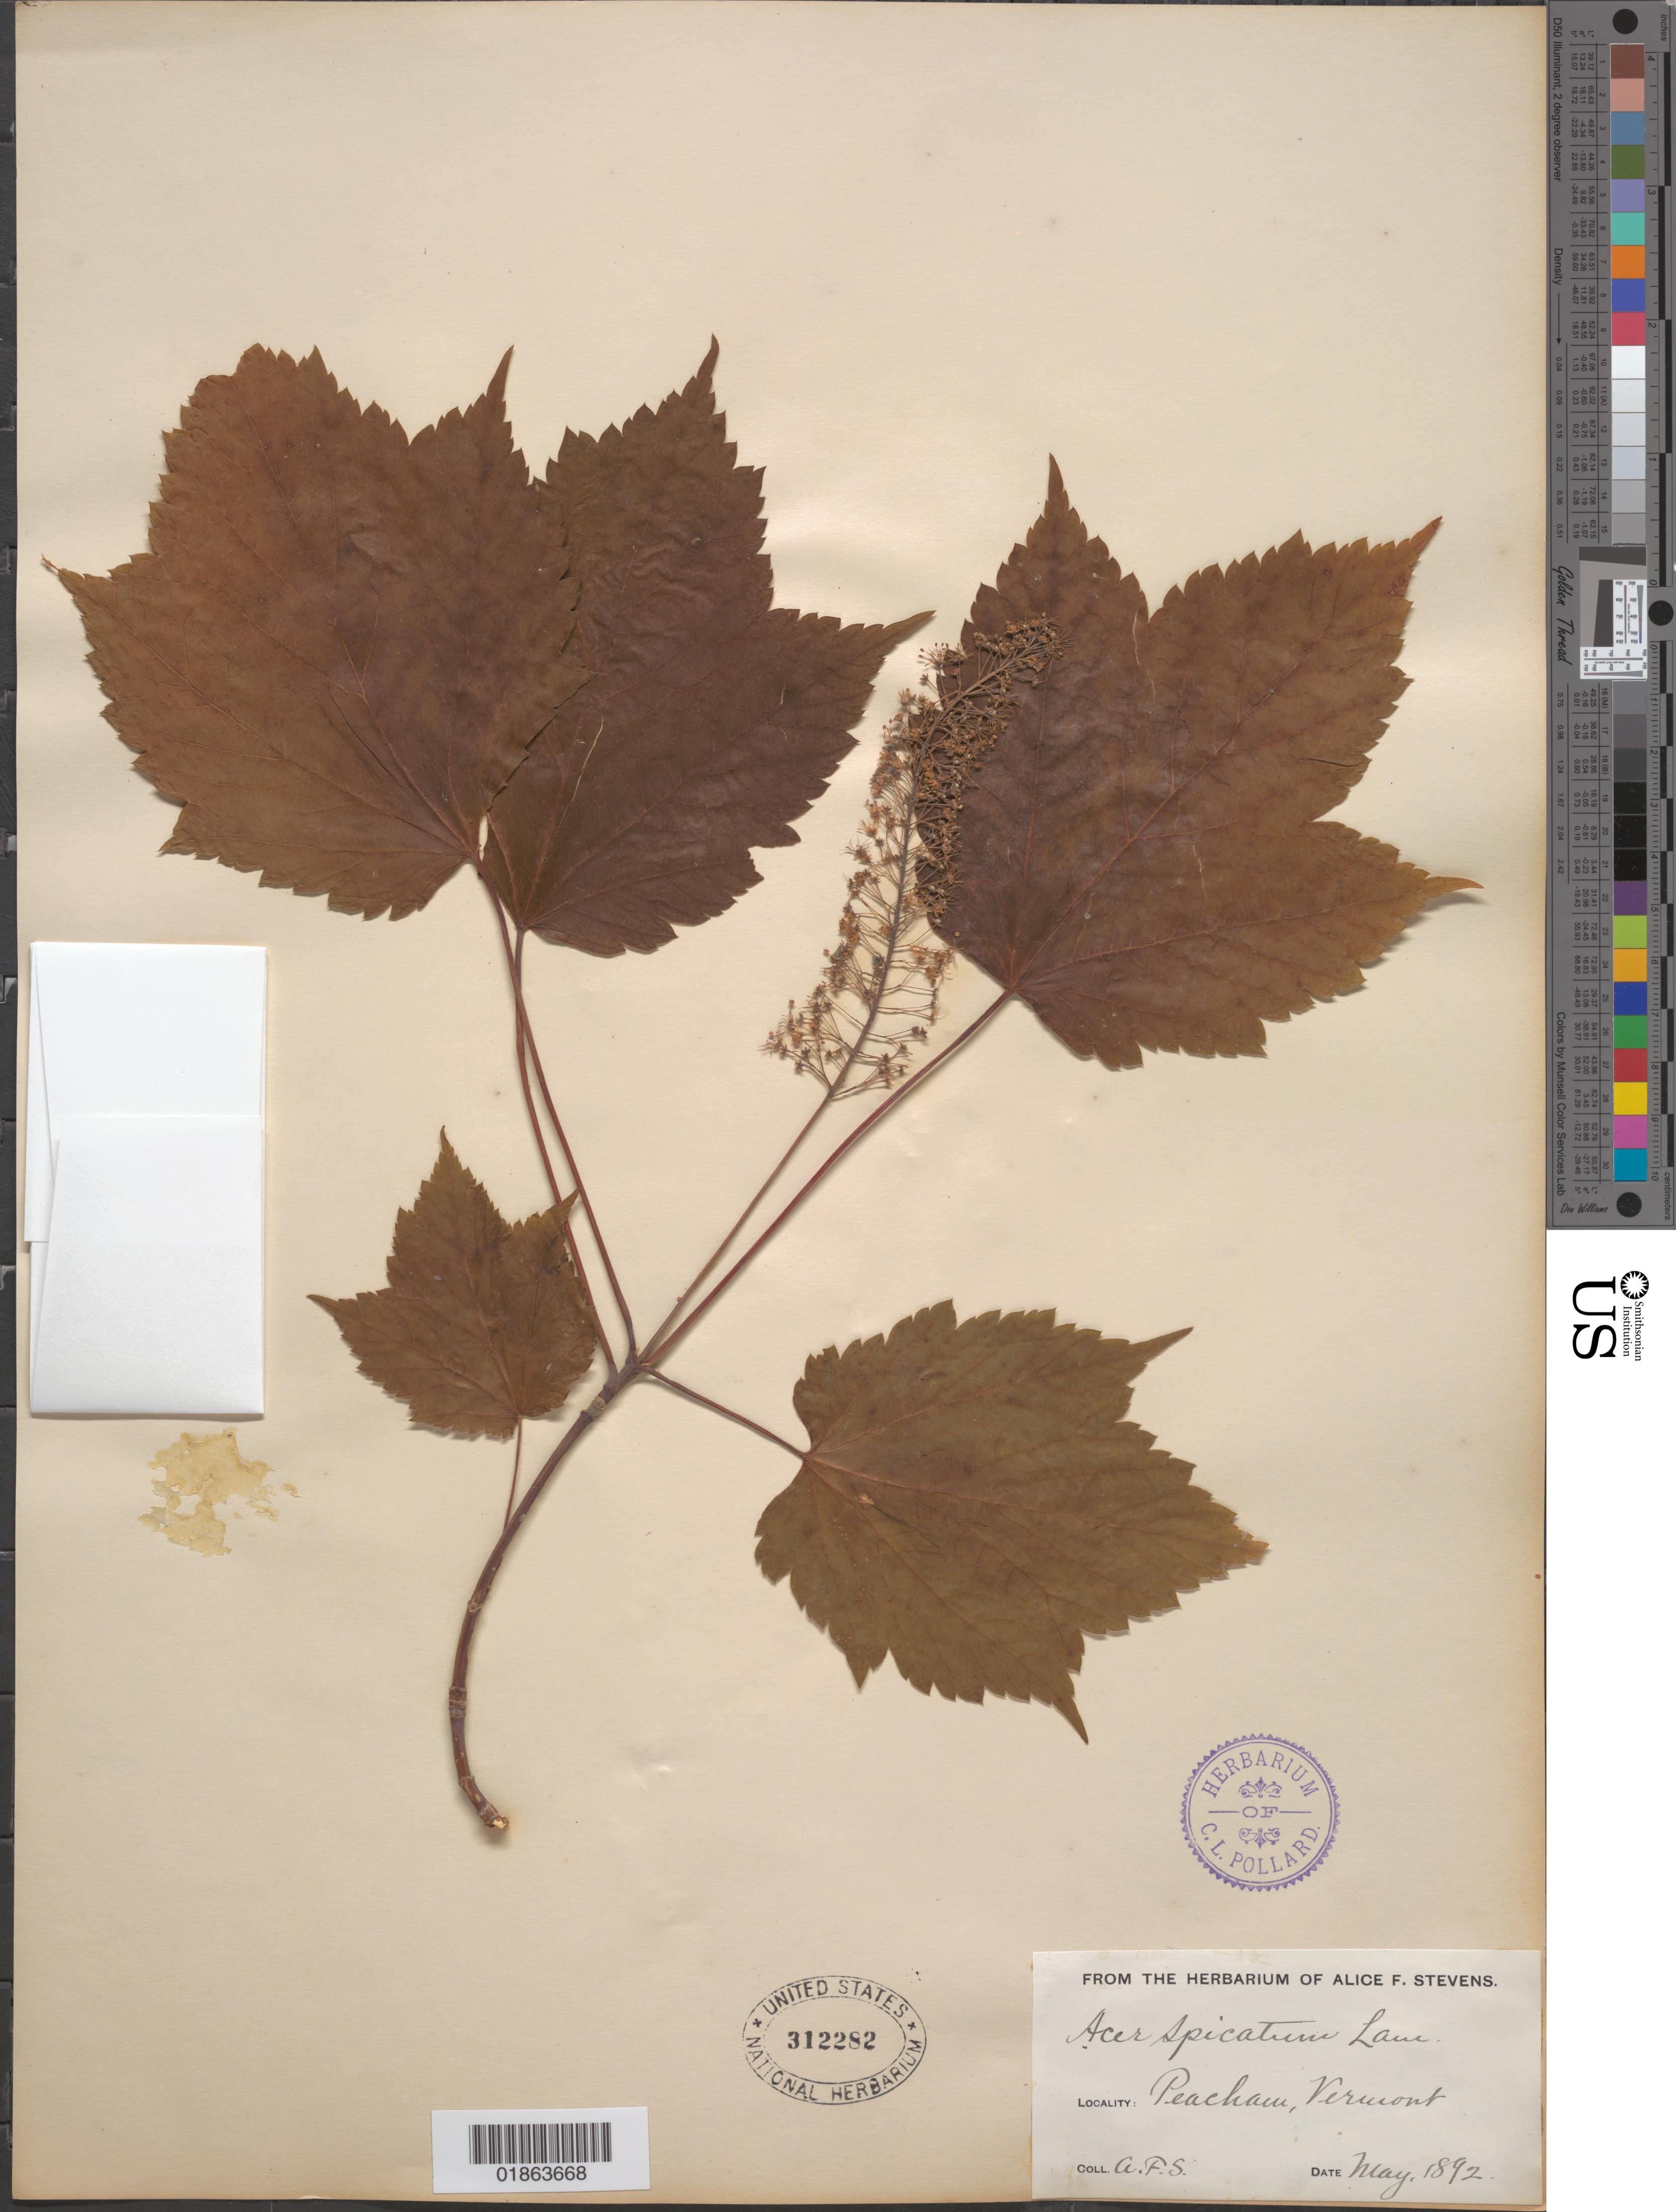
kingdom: Plantae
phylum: Tracheophyta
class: Magnoliopsida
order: Sapindales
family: Sapindaceae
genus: Acer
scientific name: Acer spicatum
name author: Lam.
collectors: A. F. Stevens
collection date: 1892-05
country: United States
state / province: Vermont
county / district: Caledonia County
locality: Peacham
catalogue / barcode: US 312282